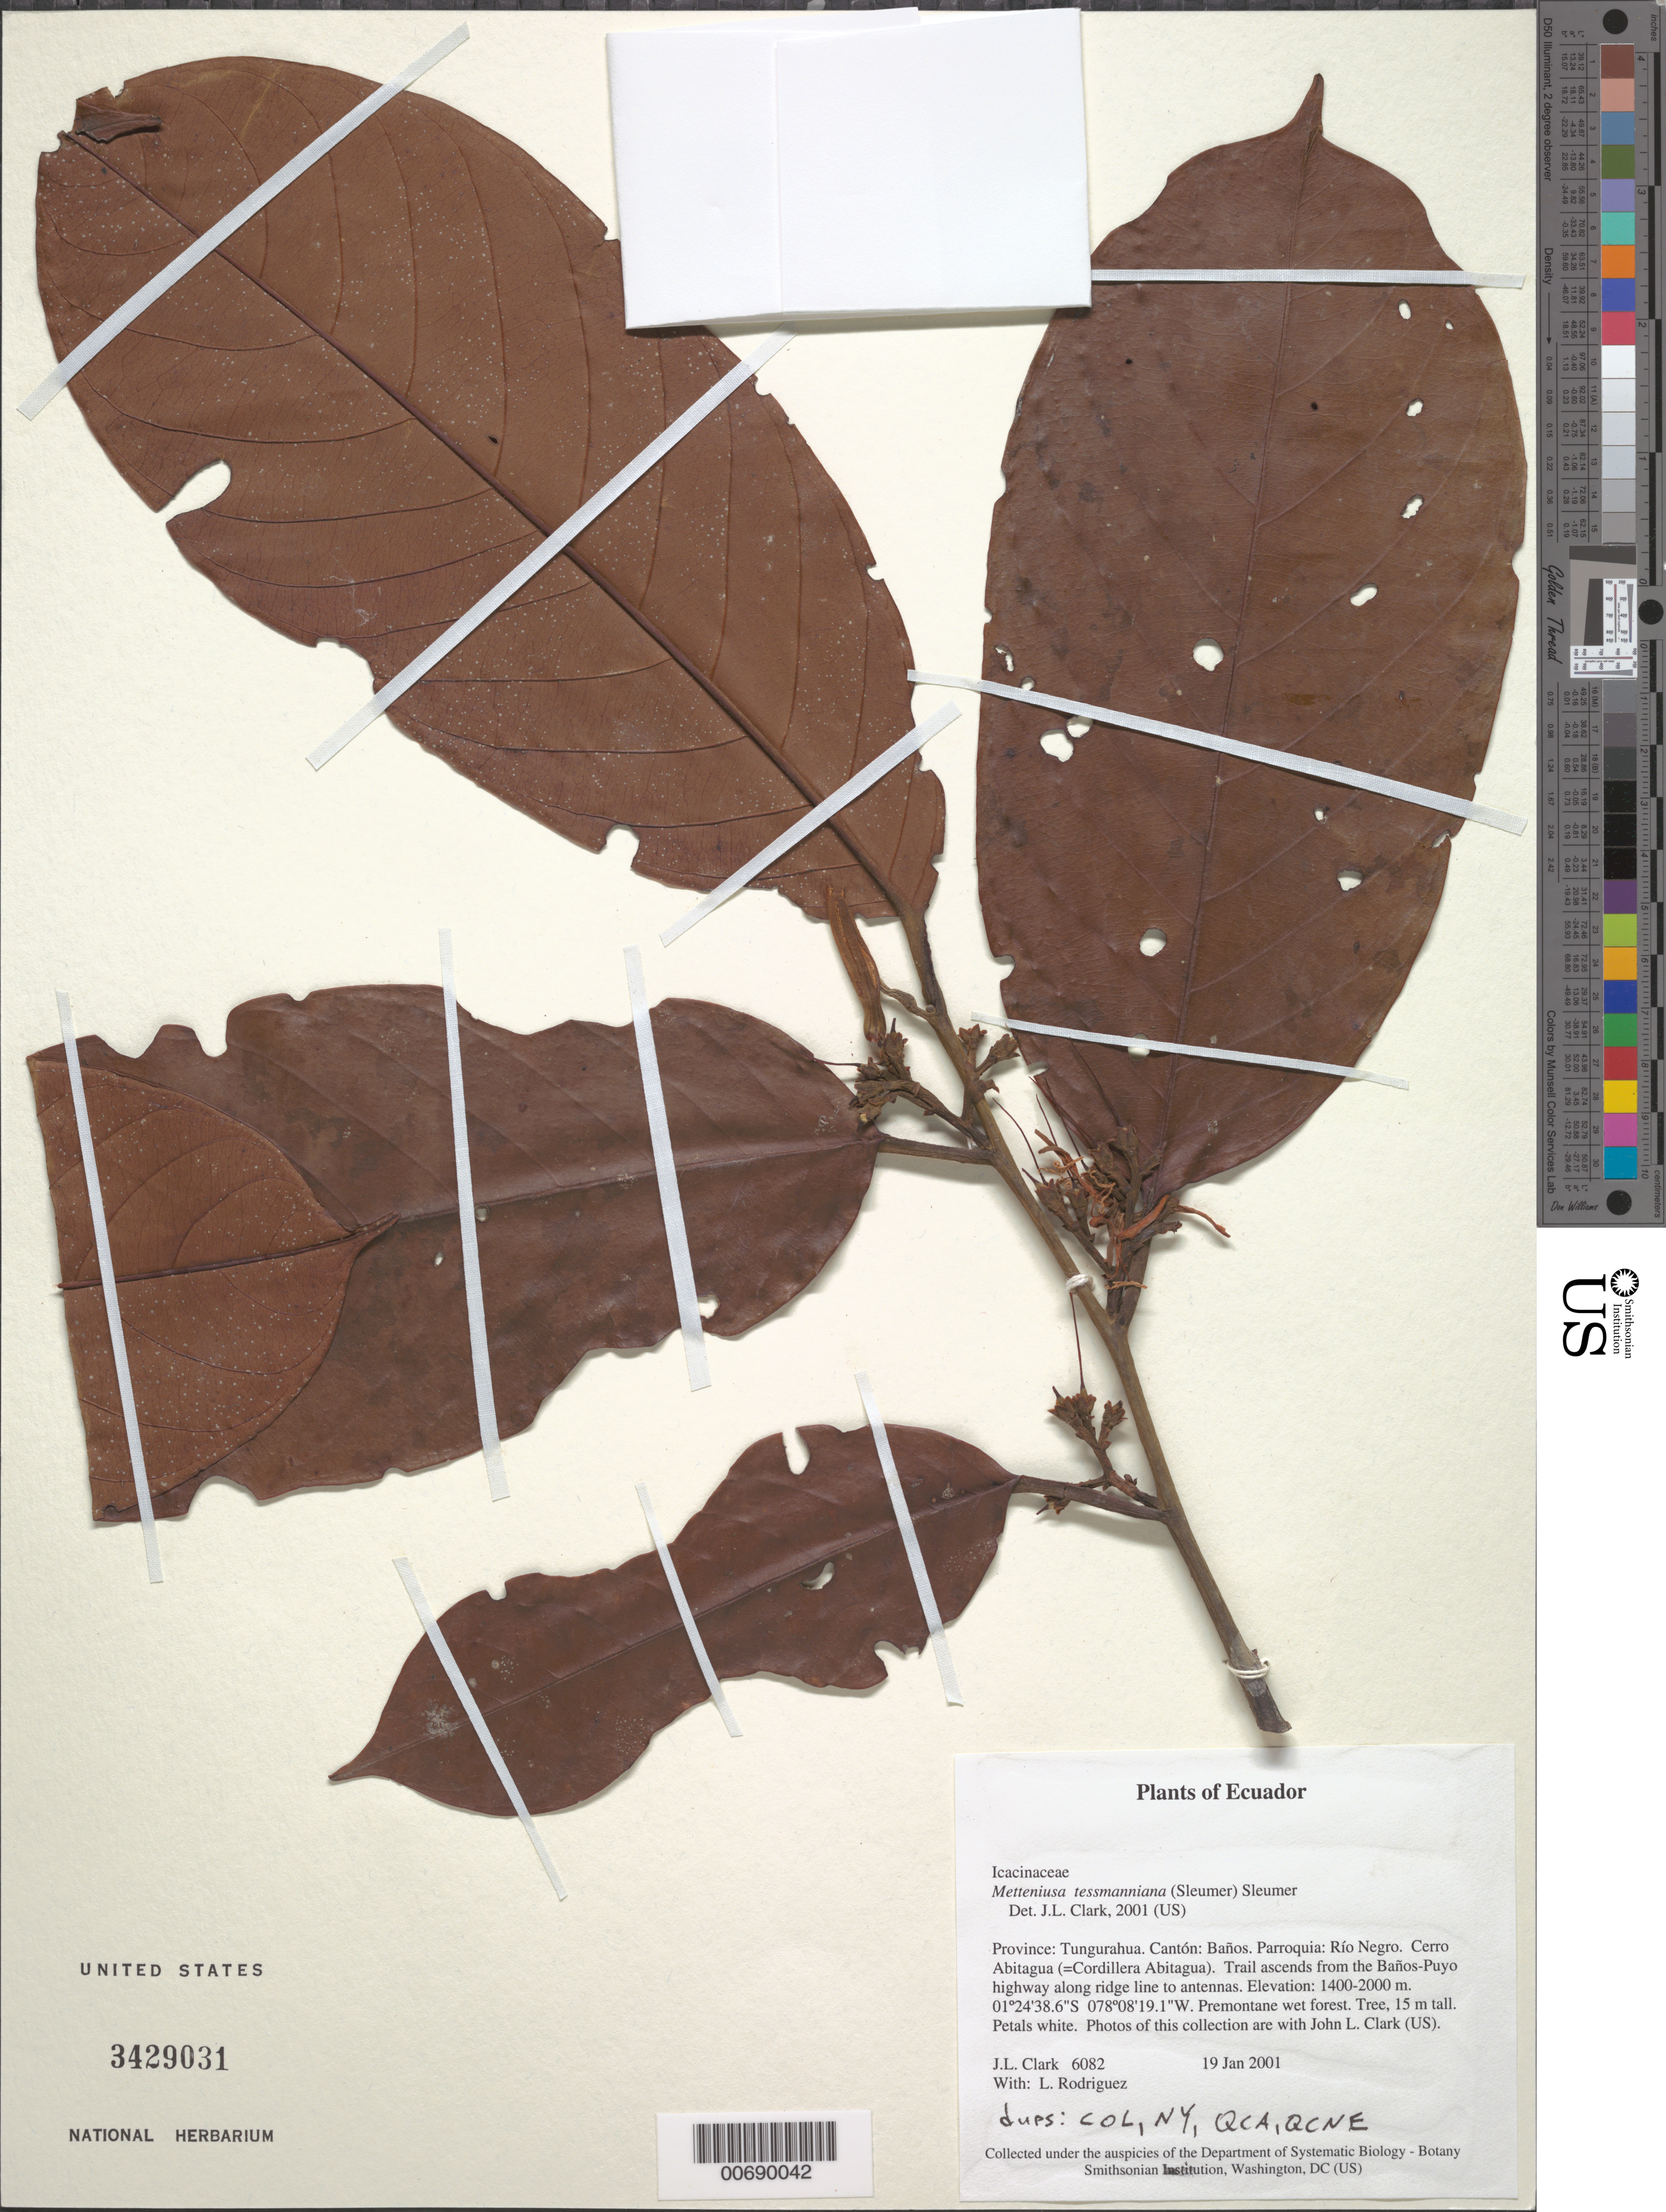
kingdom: Plantae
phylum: Tracheophyta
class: Magnoliopsida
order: Metteniusales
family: Metteniusaceae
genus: Metteniusa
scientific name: Metteniusa tessmanniana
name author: (Sleumer) Sleumer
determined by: Clark, J. L., (SEL), The Marie Selby Botanical Garden (UNITED STATES)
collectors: J. L. Clark & L. Rodriguez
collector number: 6082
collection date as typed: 19 Jan 2001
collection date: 2001-01-19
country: Ecuador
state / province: Tungurahua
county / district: Baños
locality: Parroquia: Río Negro. Cerro Abitagua (=Cordillera Abitagua). Trail ascends from the Baños-Puyo highway along ridge line to antennas.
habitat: Premontane wet forest.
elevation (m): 1400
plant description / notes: COL, NY, QCA, QCNE, US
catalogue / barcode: US 3429031